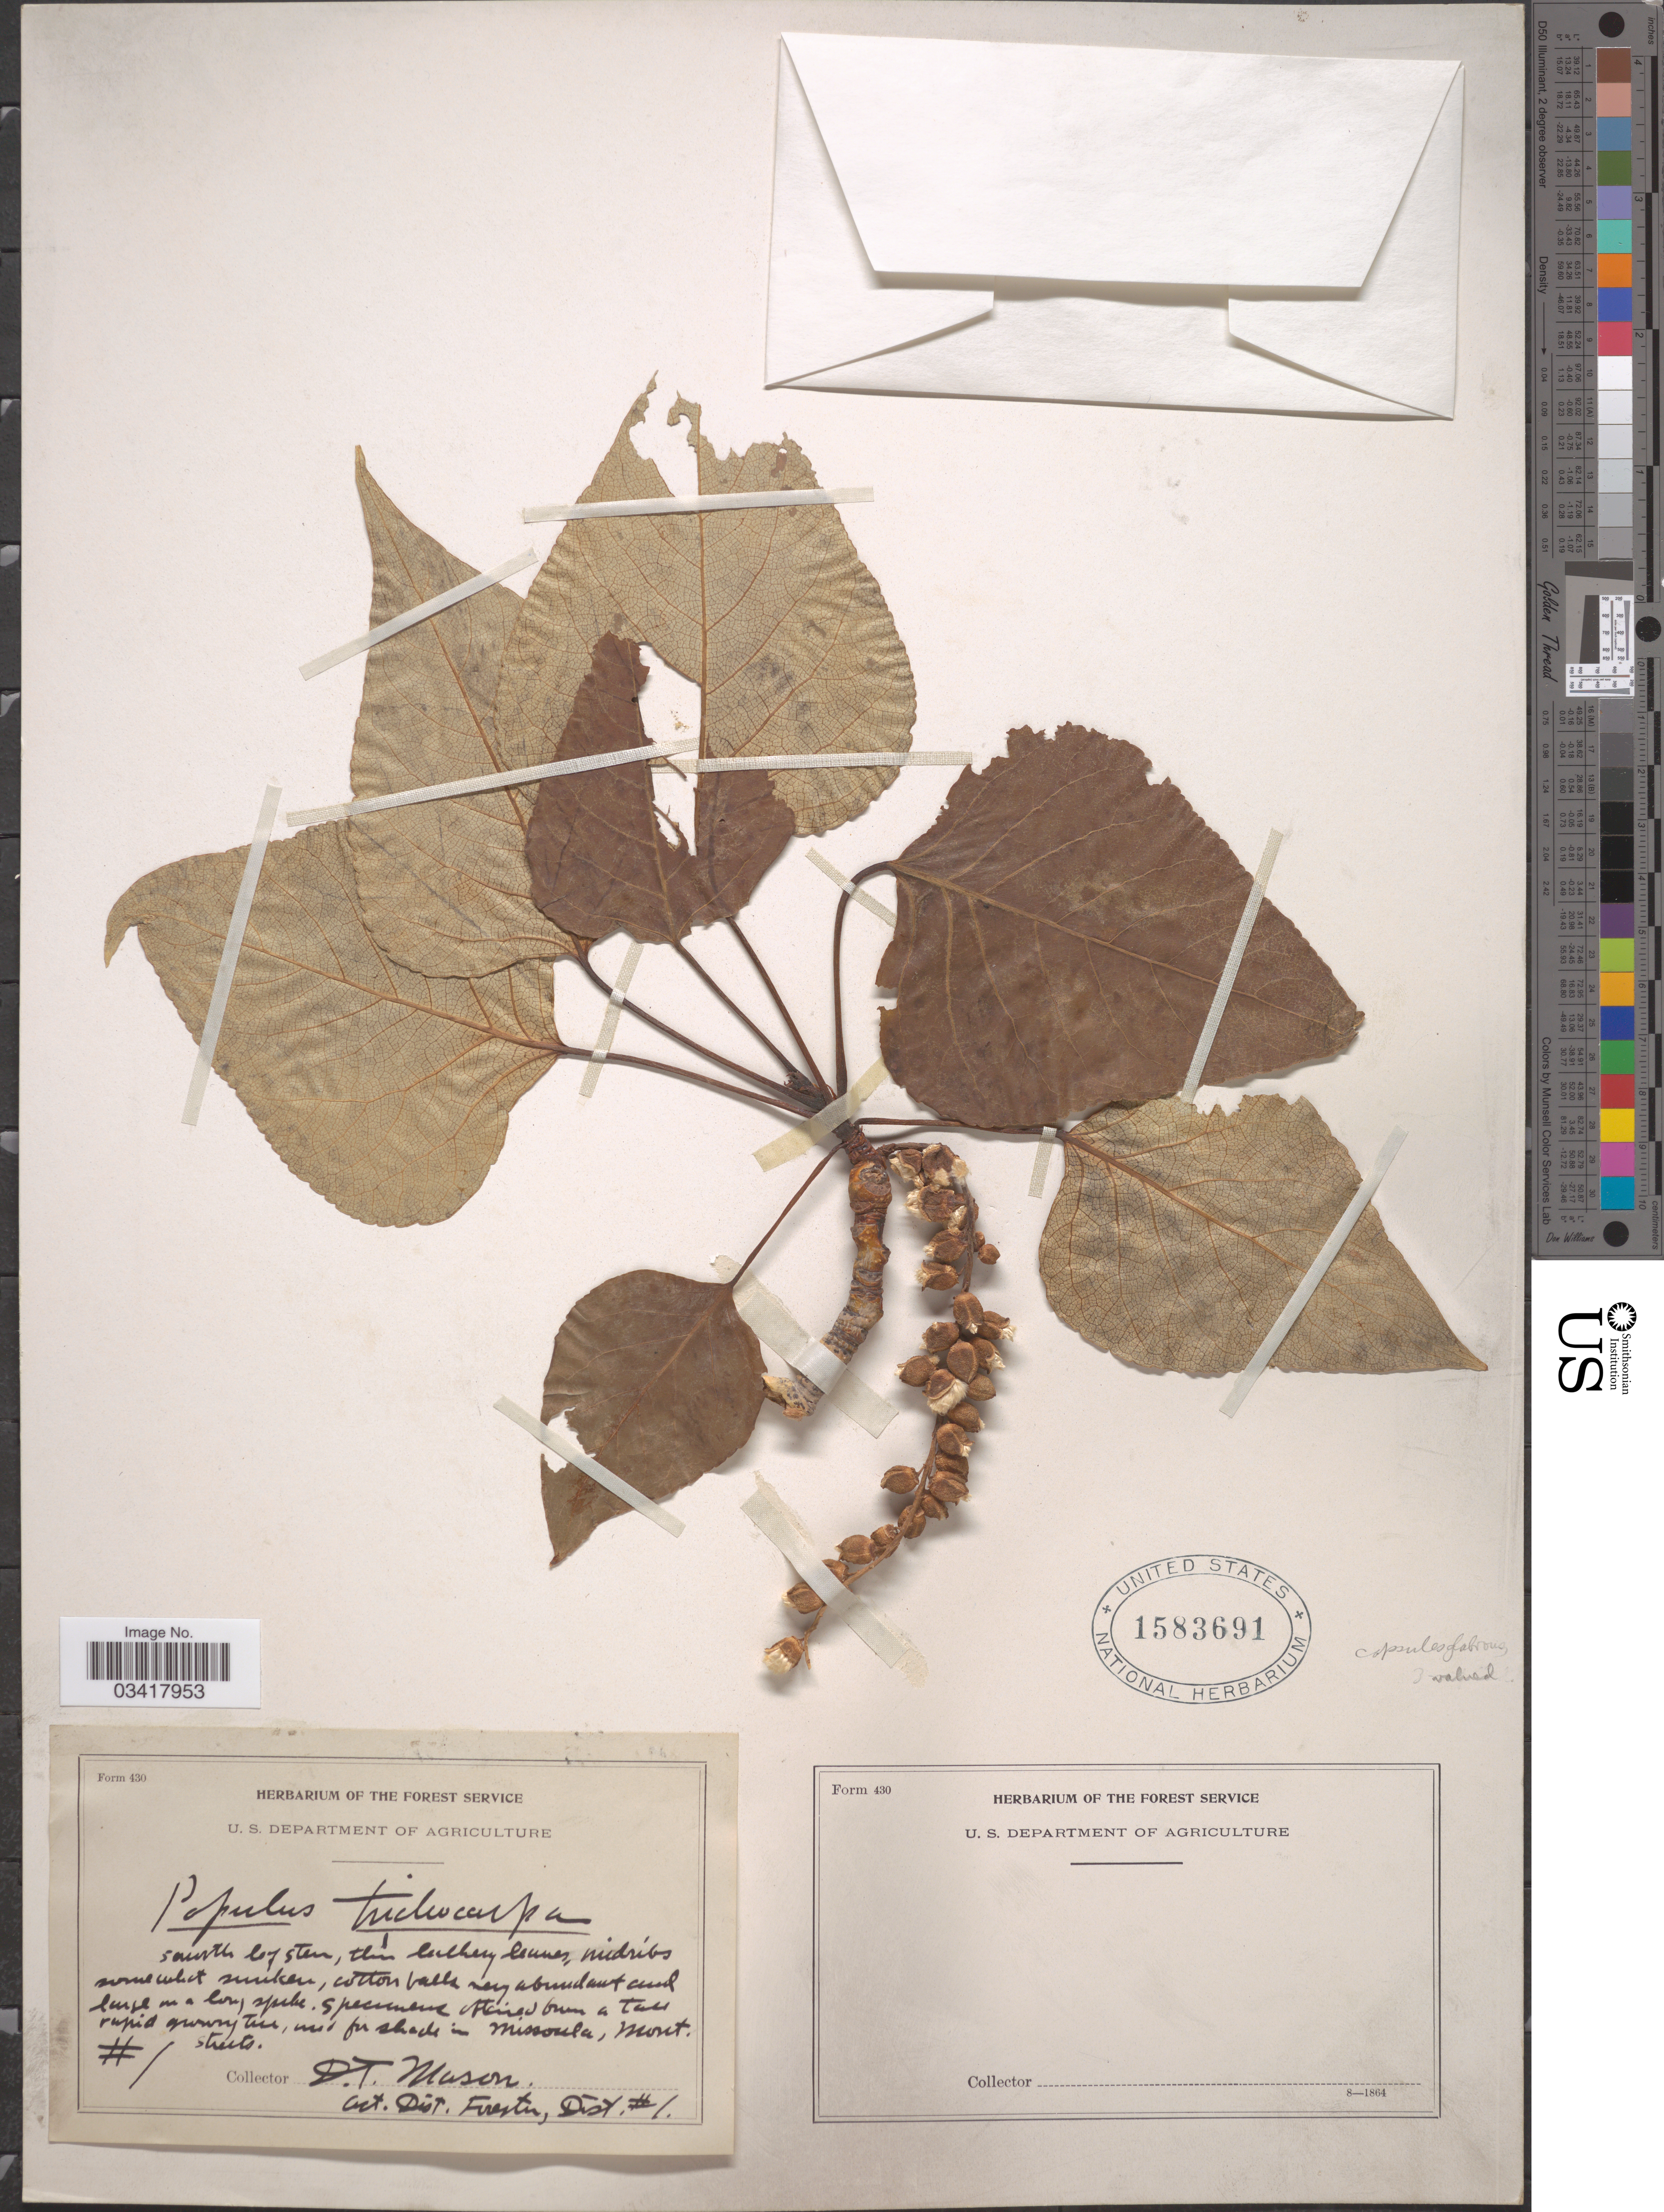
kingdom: Plantae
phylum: Tracheophyta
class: Magnoliopsida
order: Malpighiales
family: Salicaceae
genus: Populus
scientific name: Populus trichocarpa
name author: Torr. & A. Gray ex W. Hook.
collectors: D. Mason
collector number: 1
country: United States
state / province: Montana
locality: Missoula.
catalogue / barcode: US 1583691